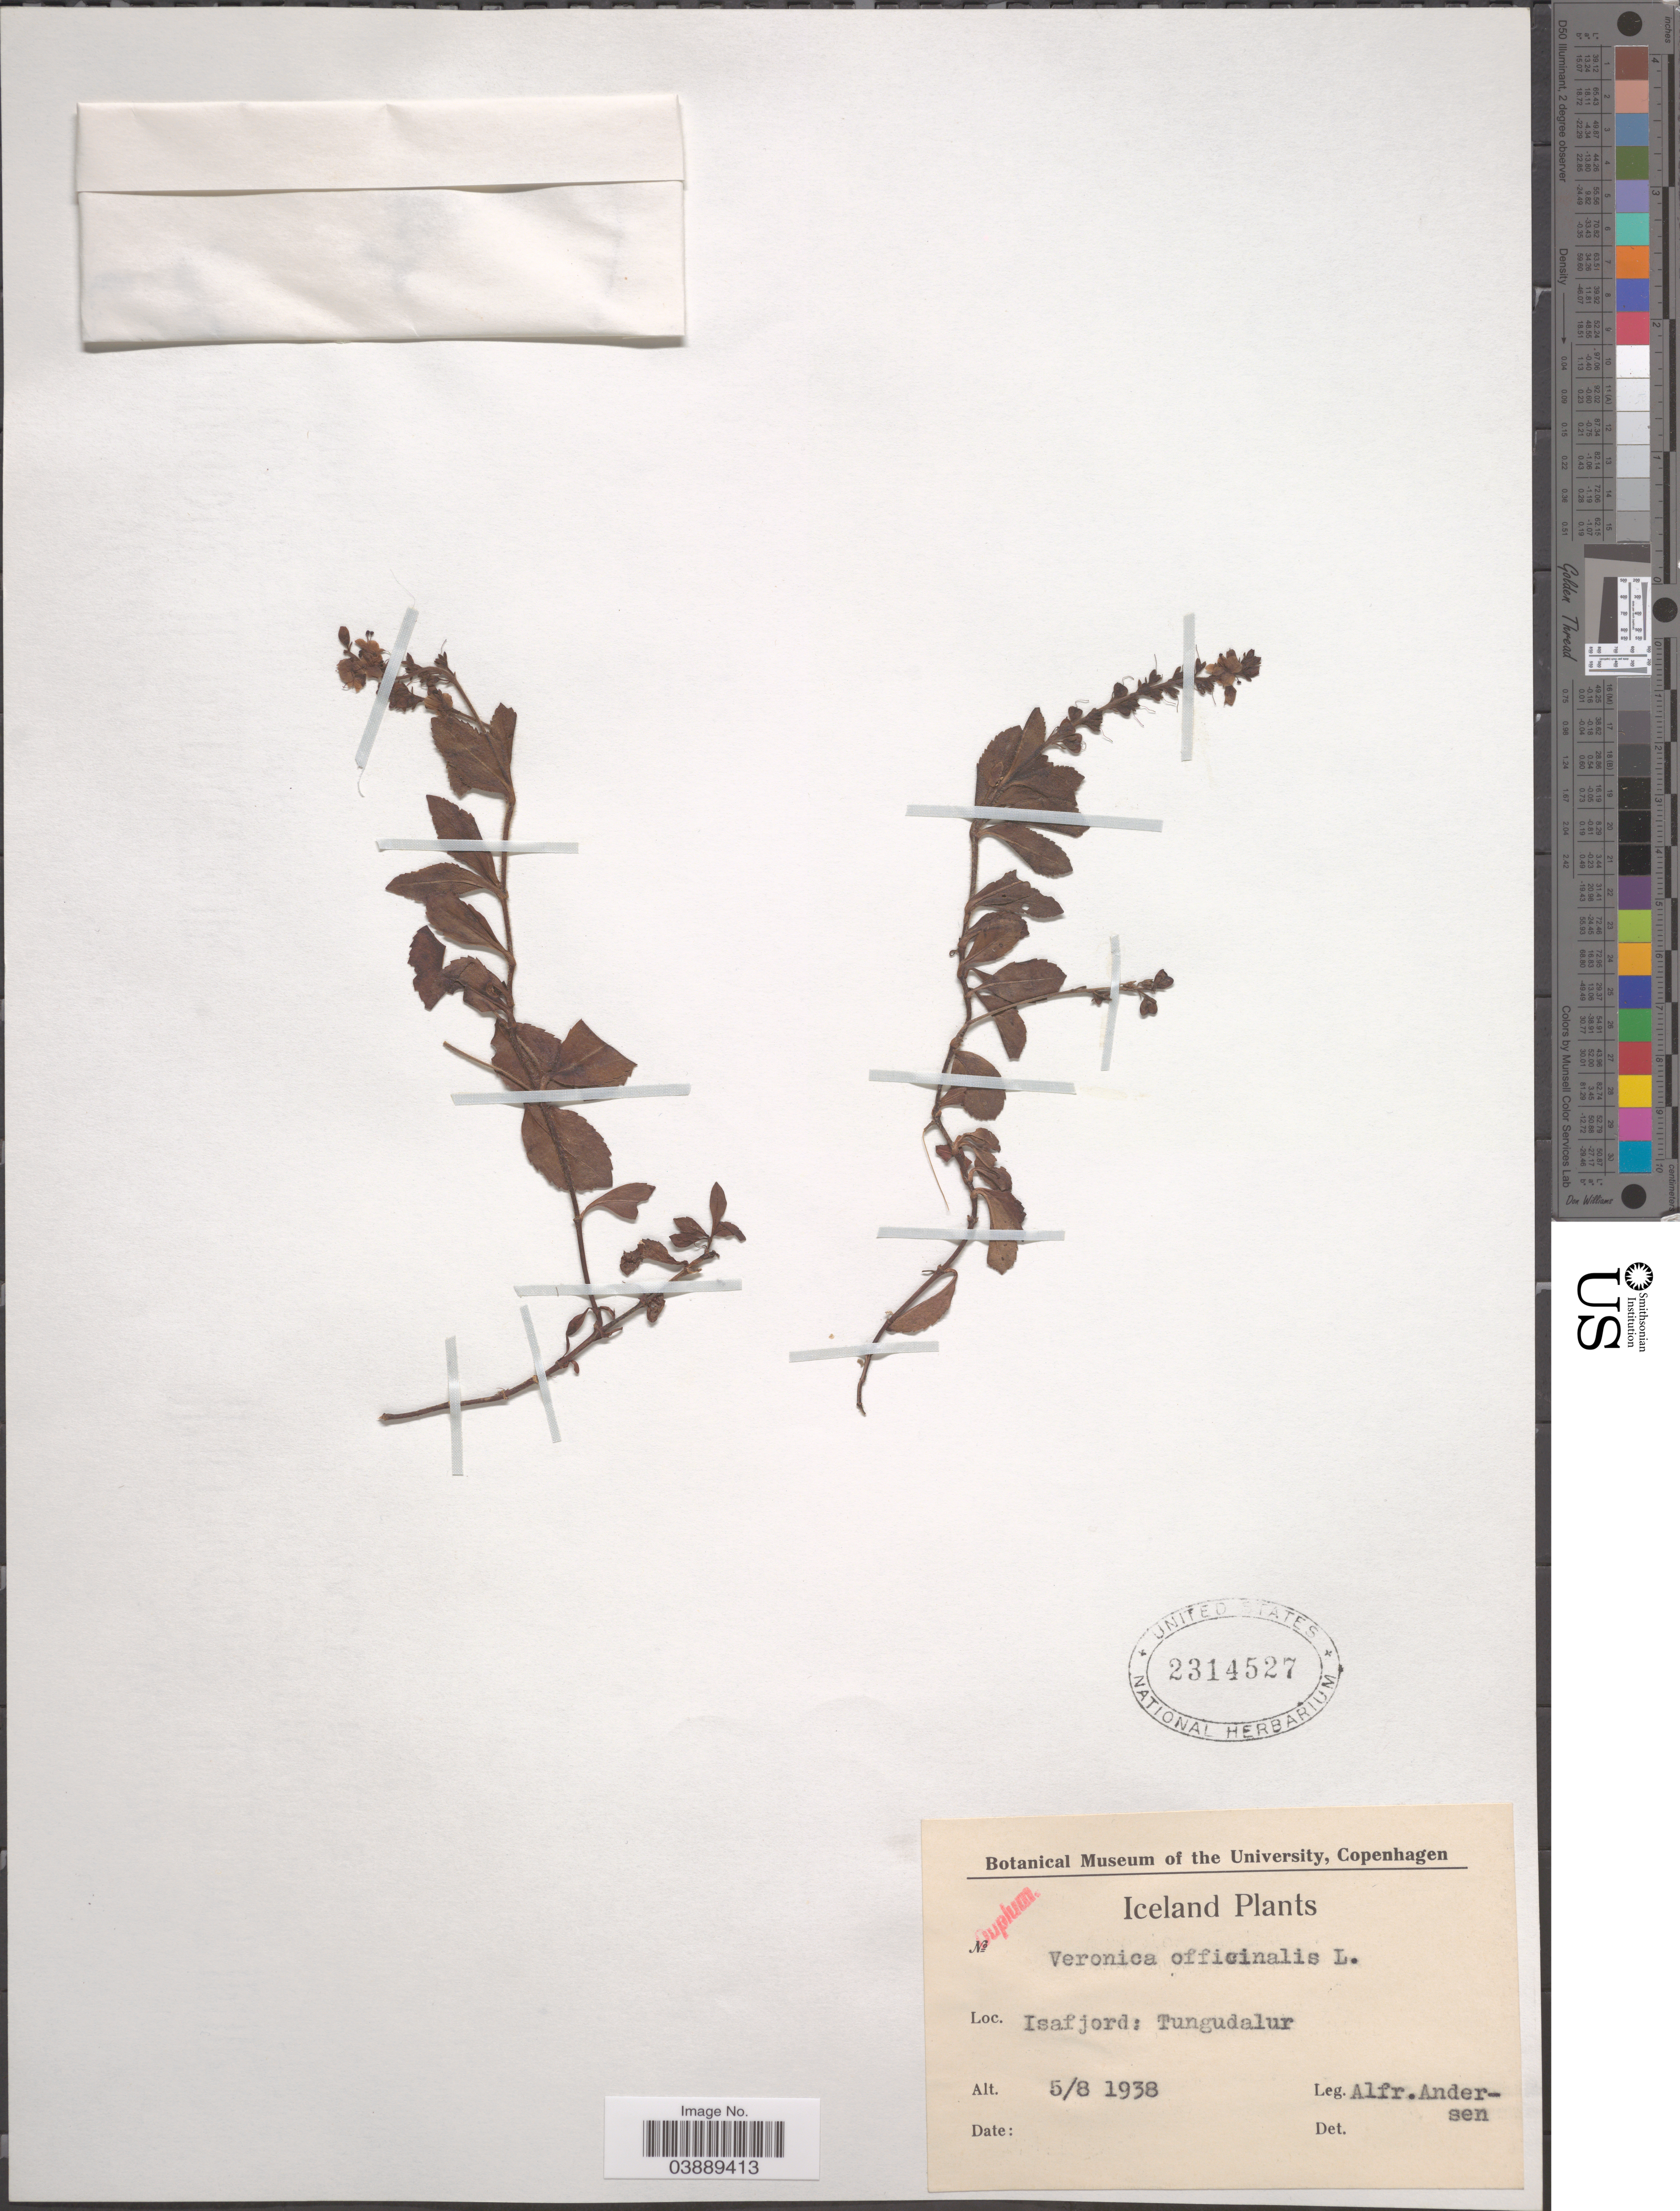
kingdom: Plantae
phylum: Tracheophyta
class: Magnoliopsida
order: Lamiales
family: Plantaginaceae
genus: Veronica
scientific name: Veronica officinalis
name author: L.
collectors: A. Andersen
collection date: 1938-08-05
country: Iceland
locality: Isafjord: Tungudalur.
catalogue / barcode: US 2314527